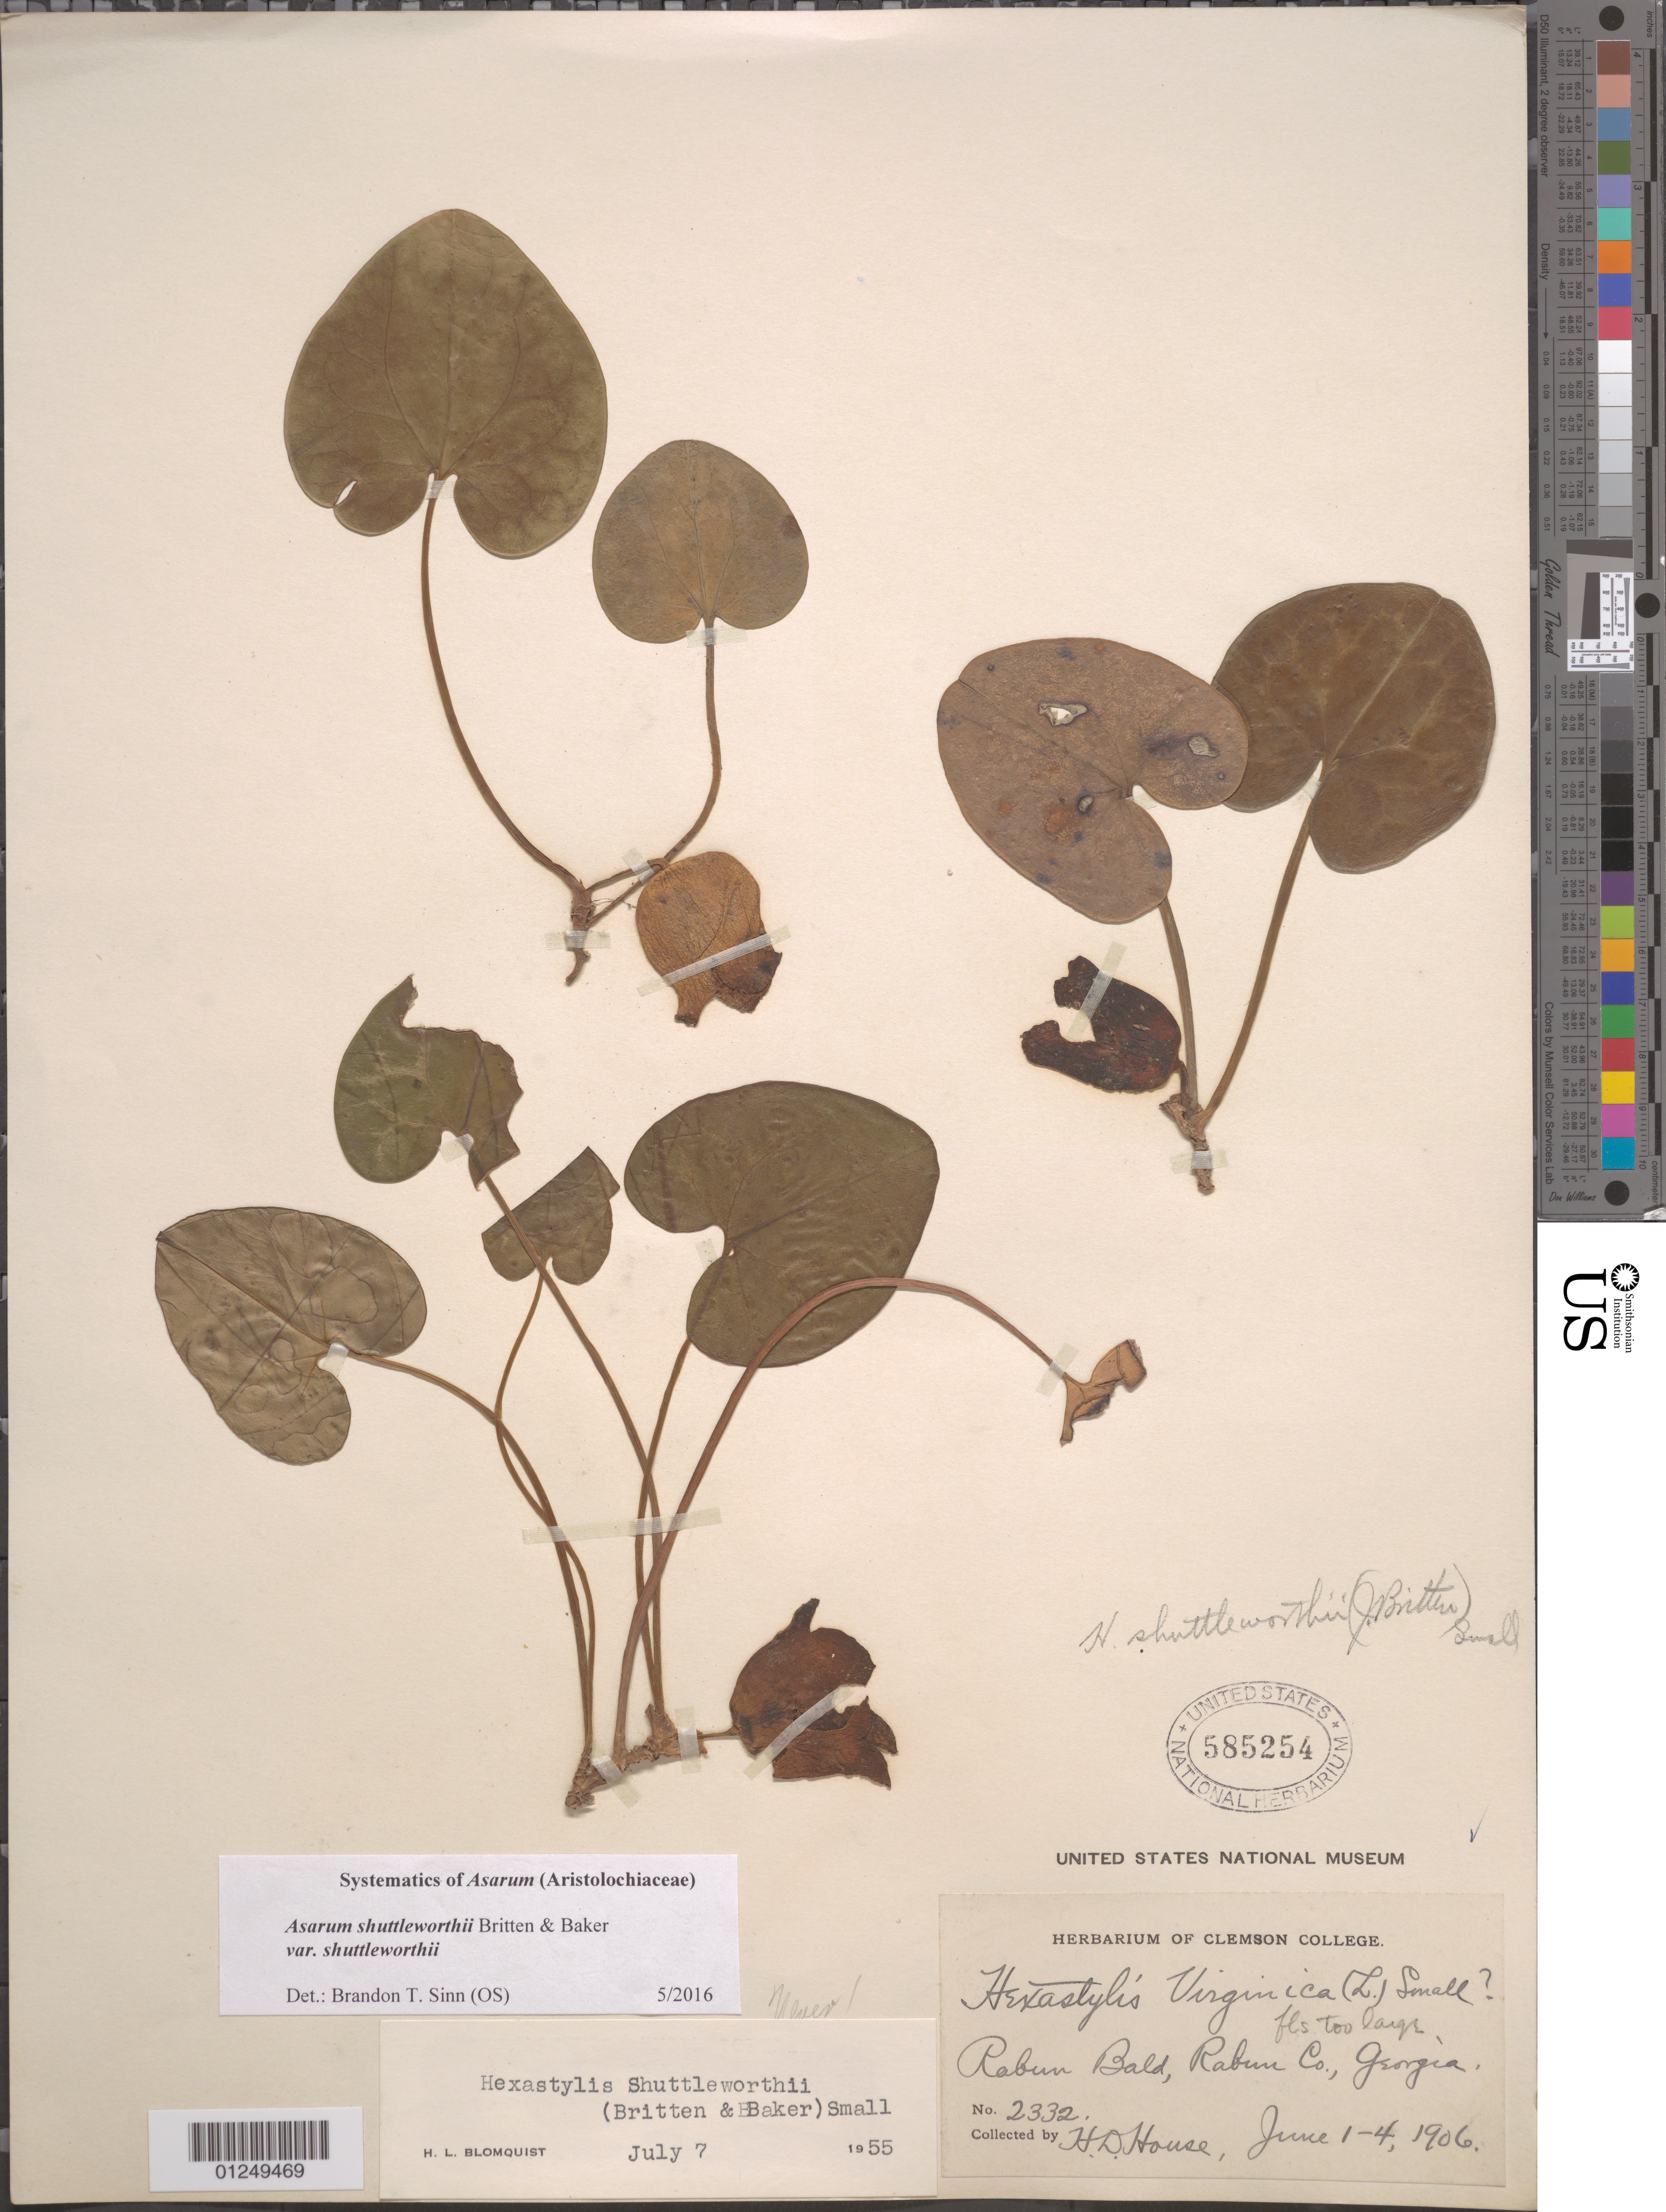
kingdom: Plantae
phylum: Tracheophyta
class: Magnoliopsida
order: Piperales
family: Aristolochiaceae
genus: Hexastylis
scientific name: Hexastylis shuttleworthii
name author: (Britton & Baker f.) Small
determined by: Blomquist, H. L.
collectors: H. D. House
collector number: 2332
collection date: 1906-06-01/1906-06-04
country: United States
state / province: Georgia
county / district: Rabun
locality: Rabun Bald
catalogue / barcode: US 585254